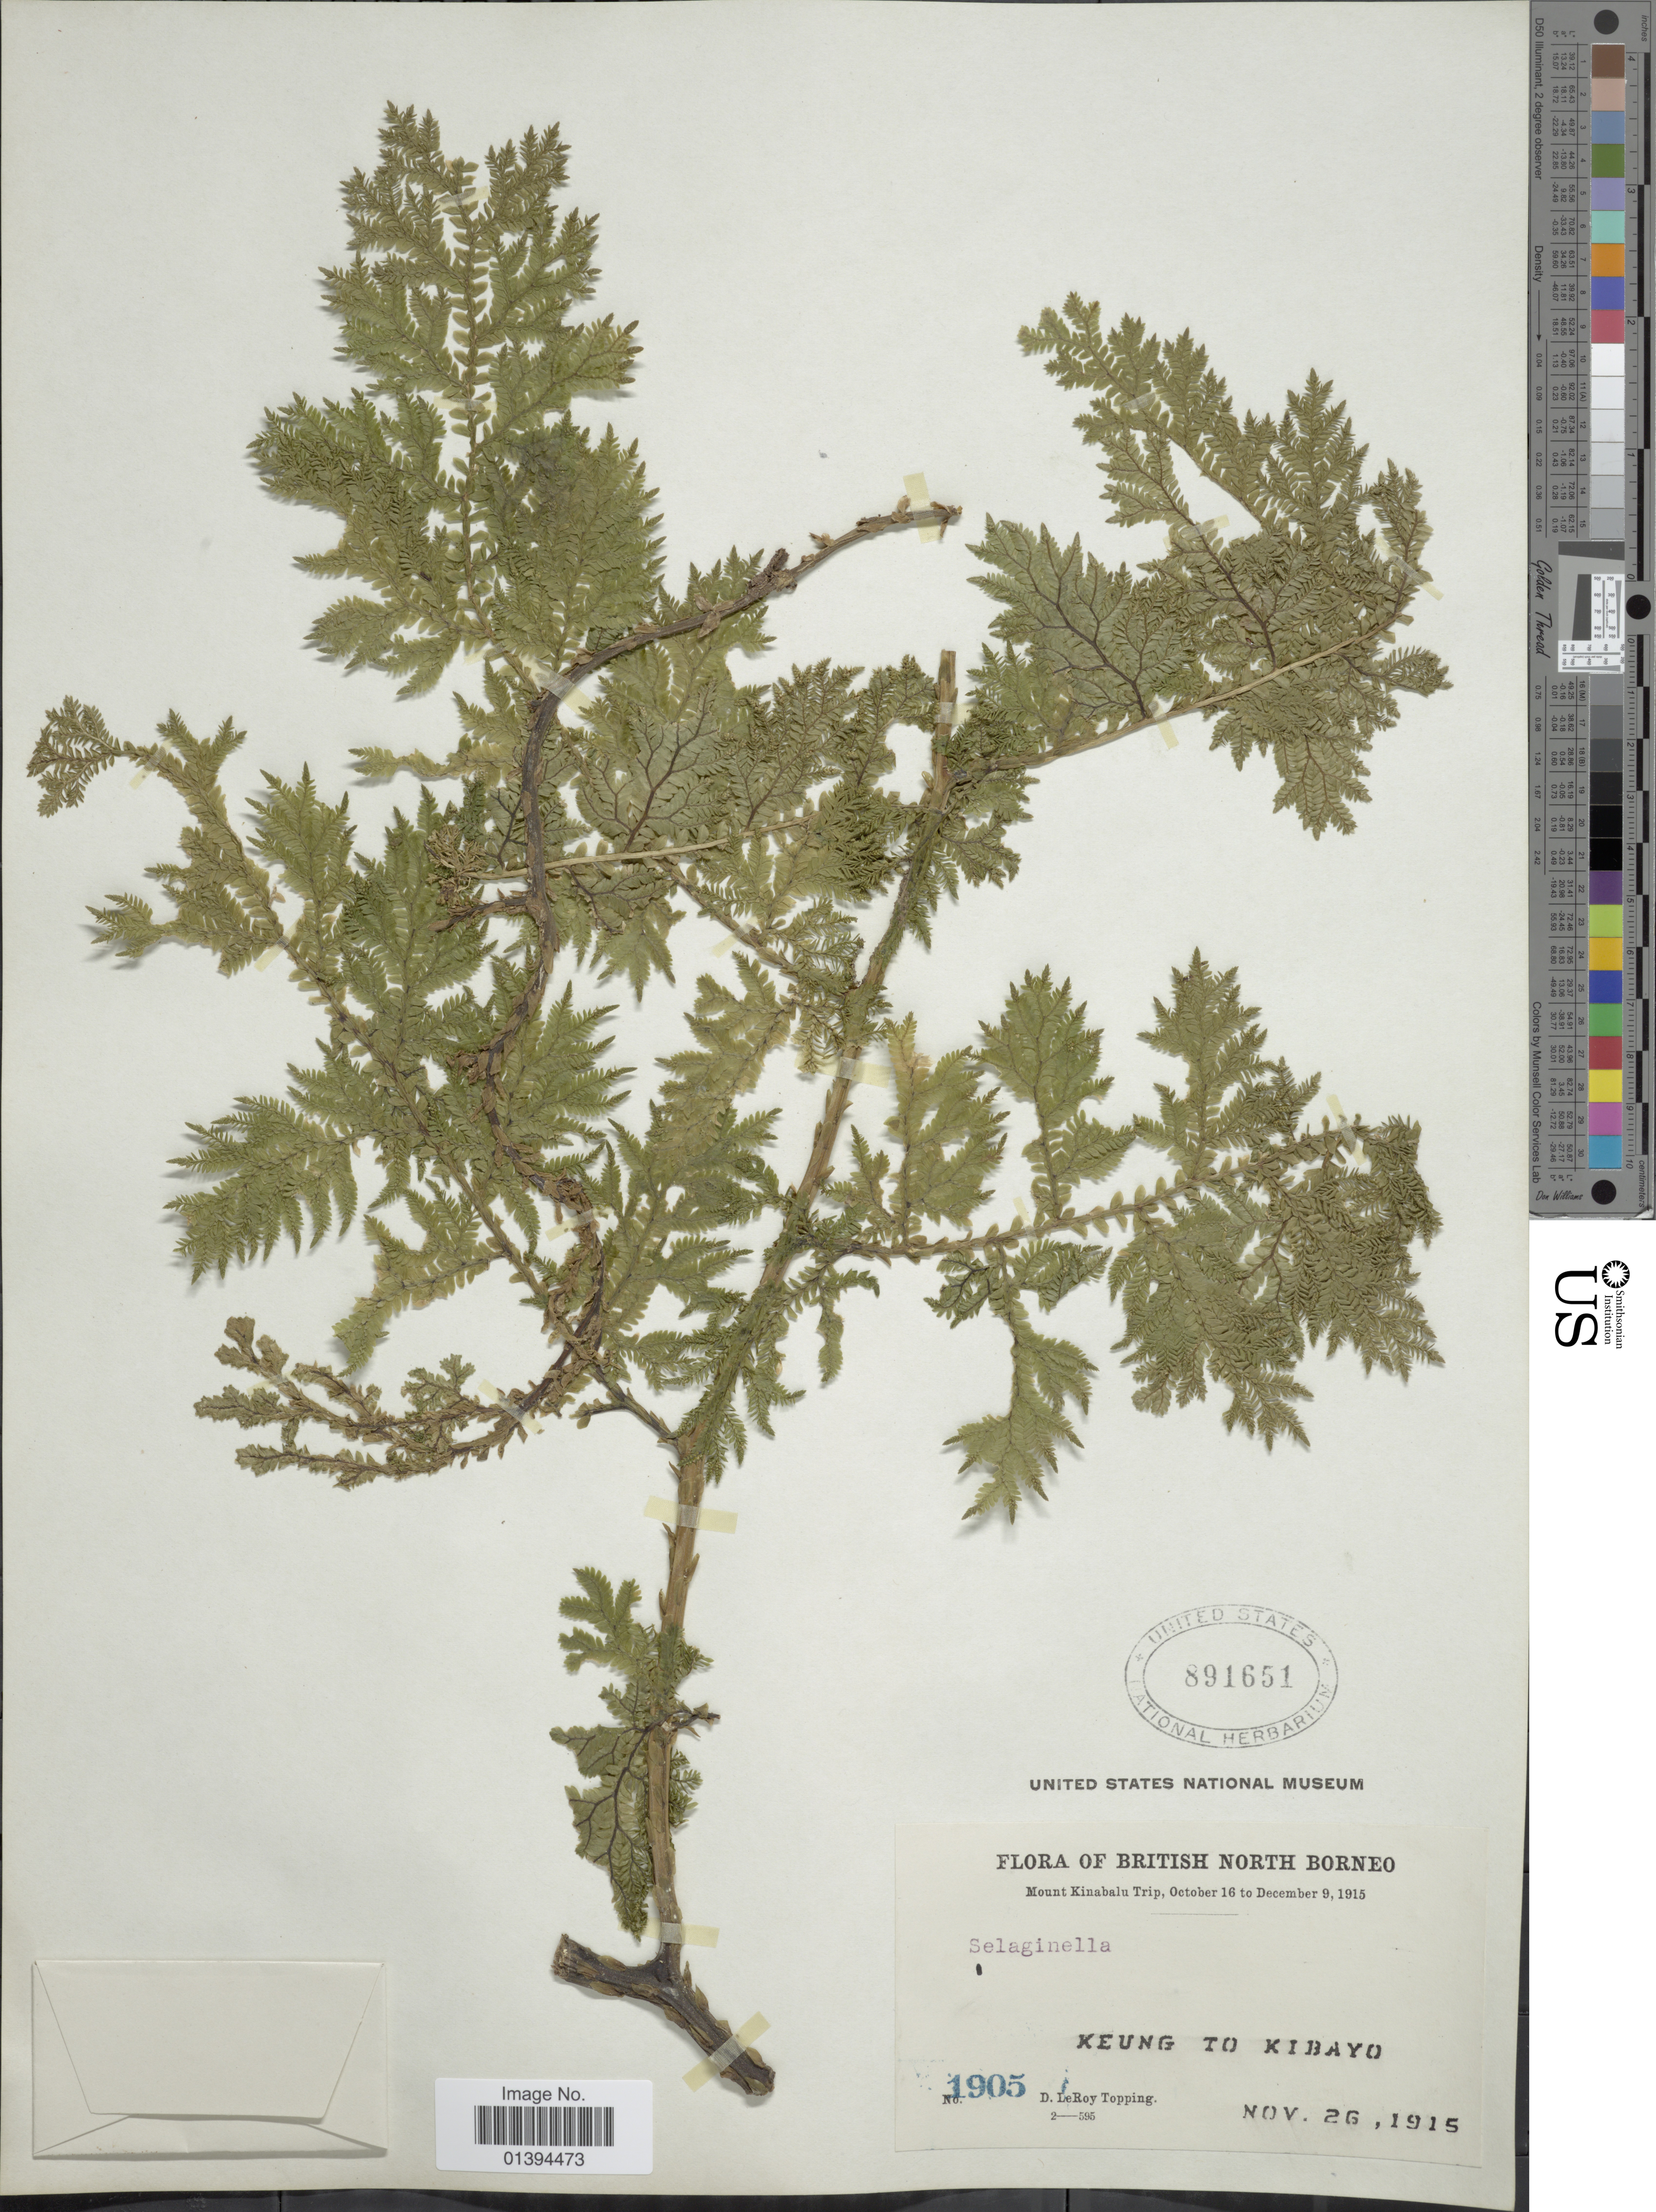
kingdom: Plantae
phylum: Tracheophyta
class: Lycopodiopsida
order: Selaginellales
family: Selaginellaceae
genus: Selaginella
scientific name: Selaginella sp.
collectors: D. L. Topping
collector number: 1905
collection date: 1915-11-26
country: Malaysia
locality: British North Borneo, Keung to Kibayo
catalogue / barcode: US 891651